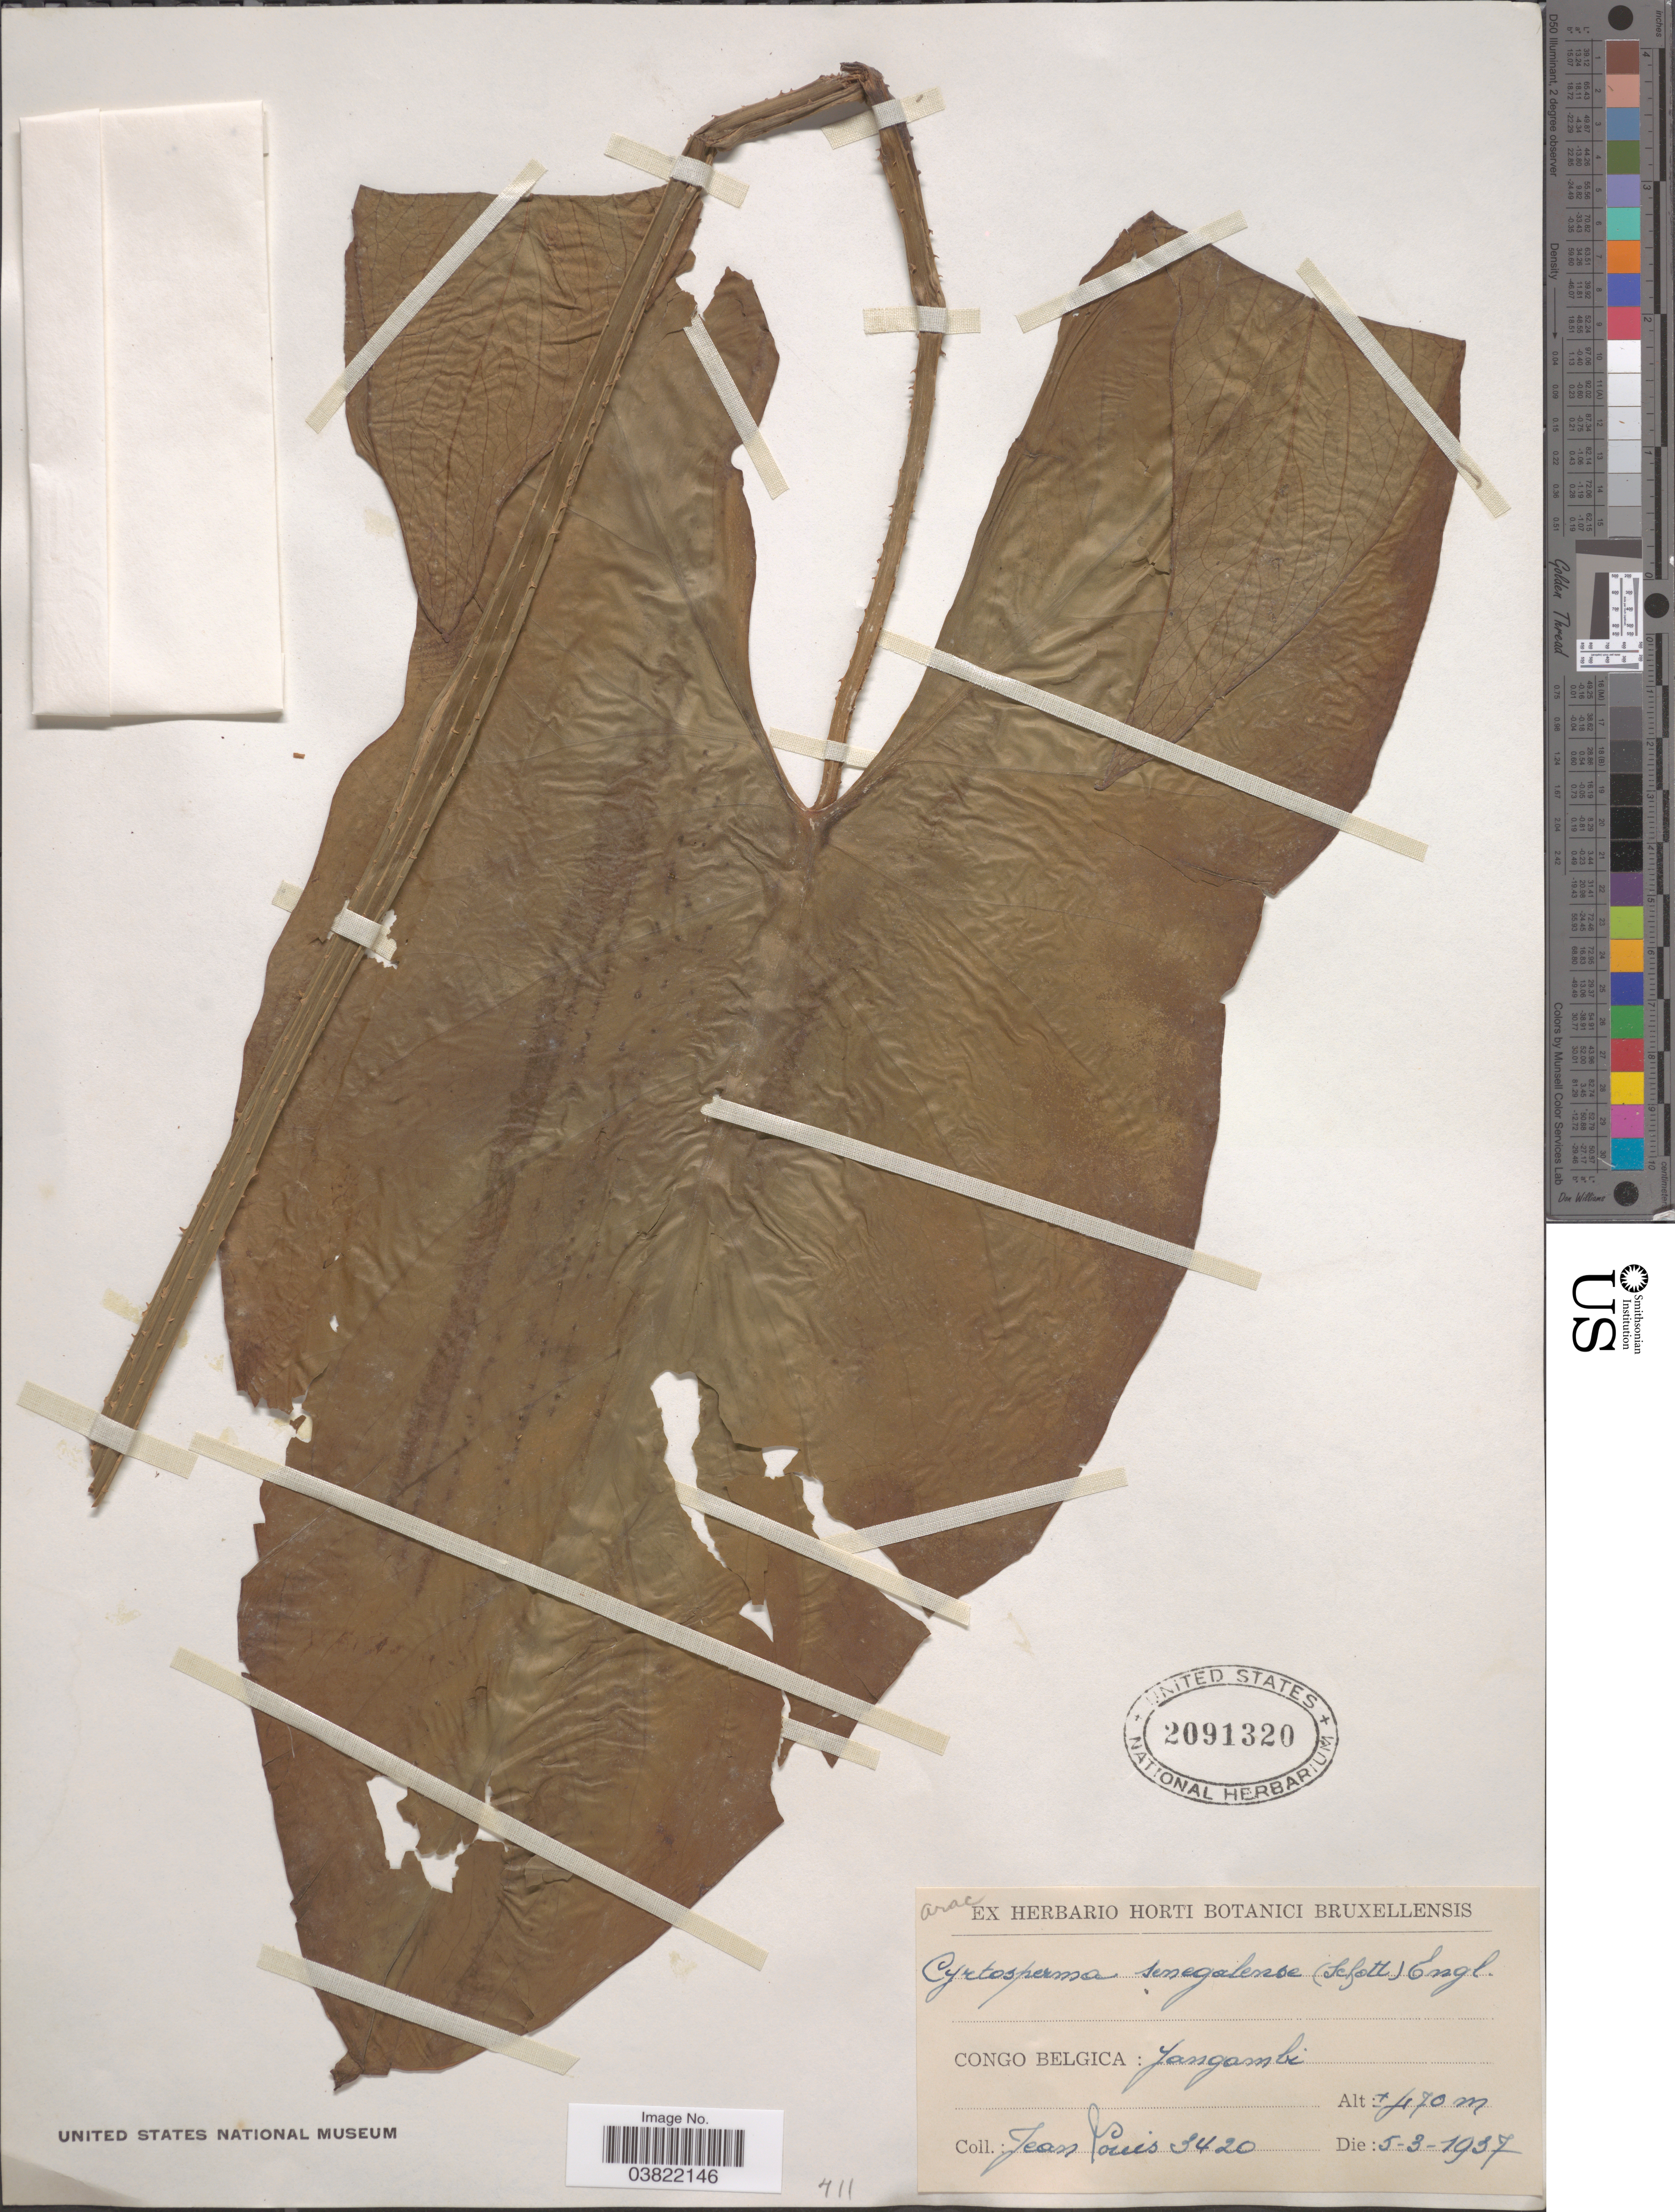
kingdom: Plantae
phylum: Tracheophyta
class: Liliopsida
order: Alismatales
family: Araceae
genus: Lasimorpha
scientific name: Lasimorpha senegalensis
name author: Schott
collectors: J. Louis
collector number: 3420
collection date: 1937-03-05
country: Congo, Democratic Republic of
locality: Congo Belgica: Jangambi.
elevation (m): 470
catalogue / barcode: US 2091320